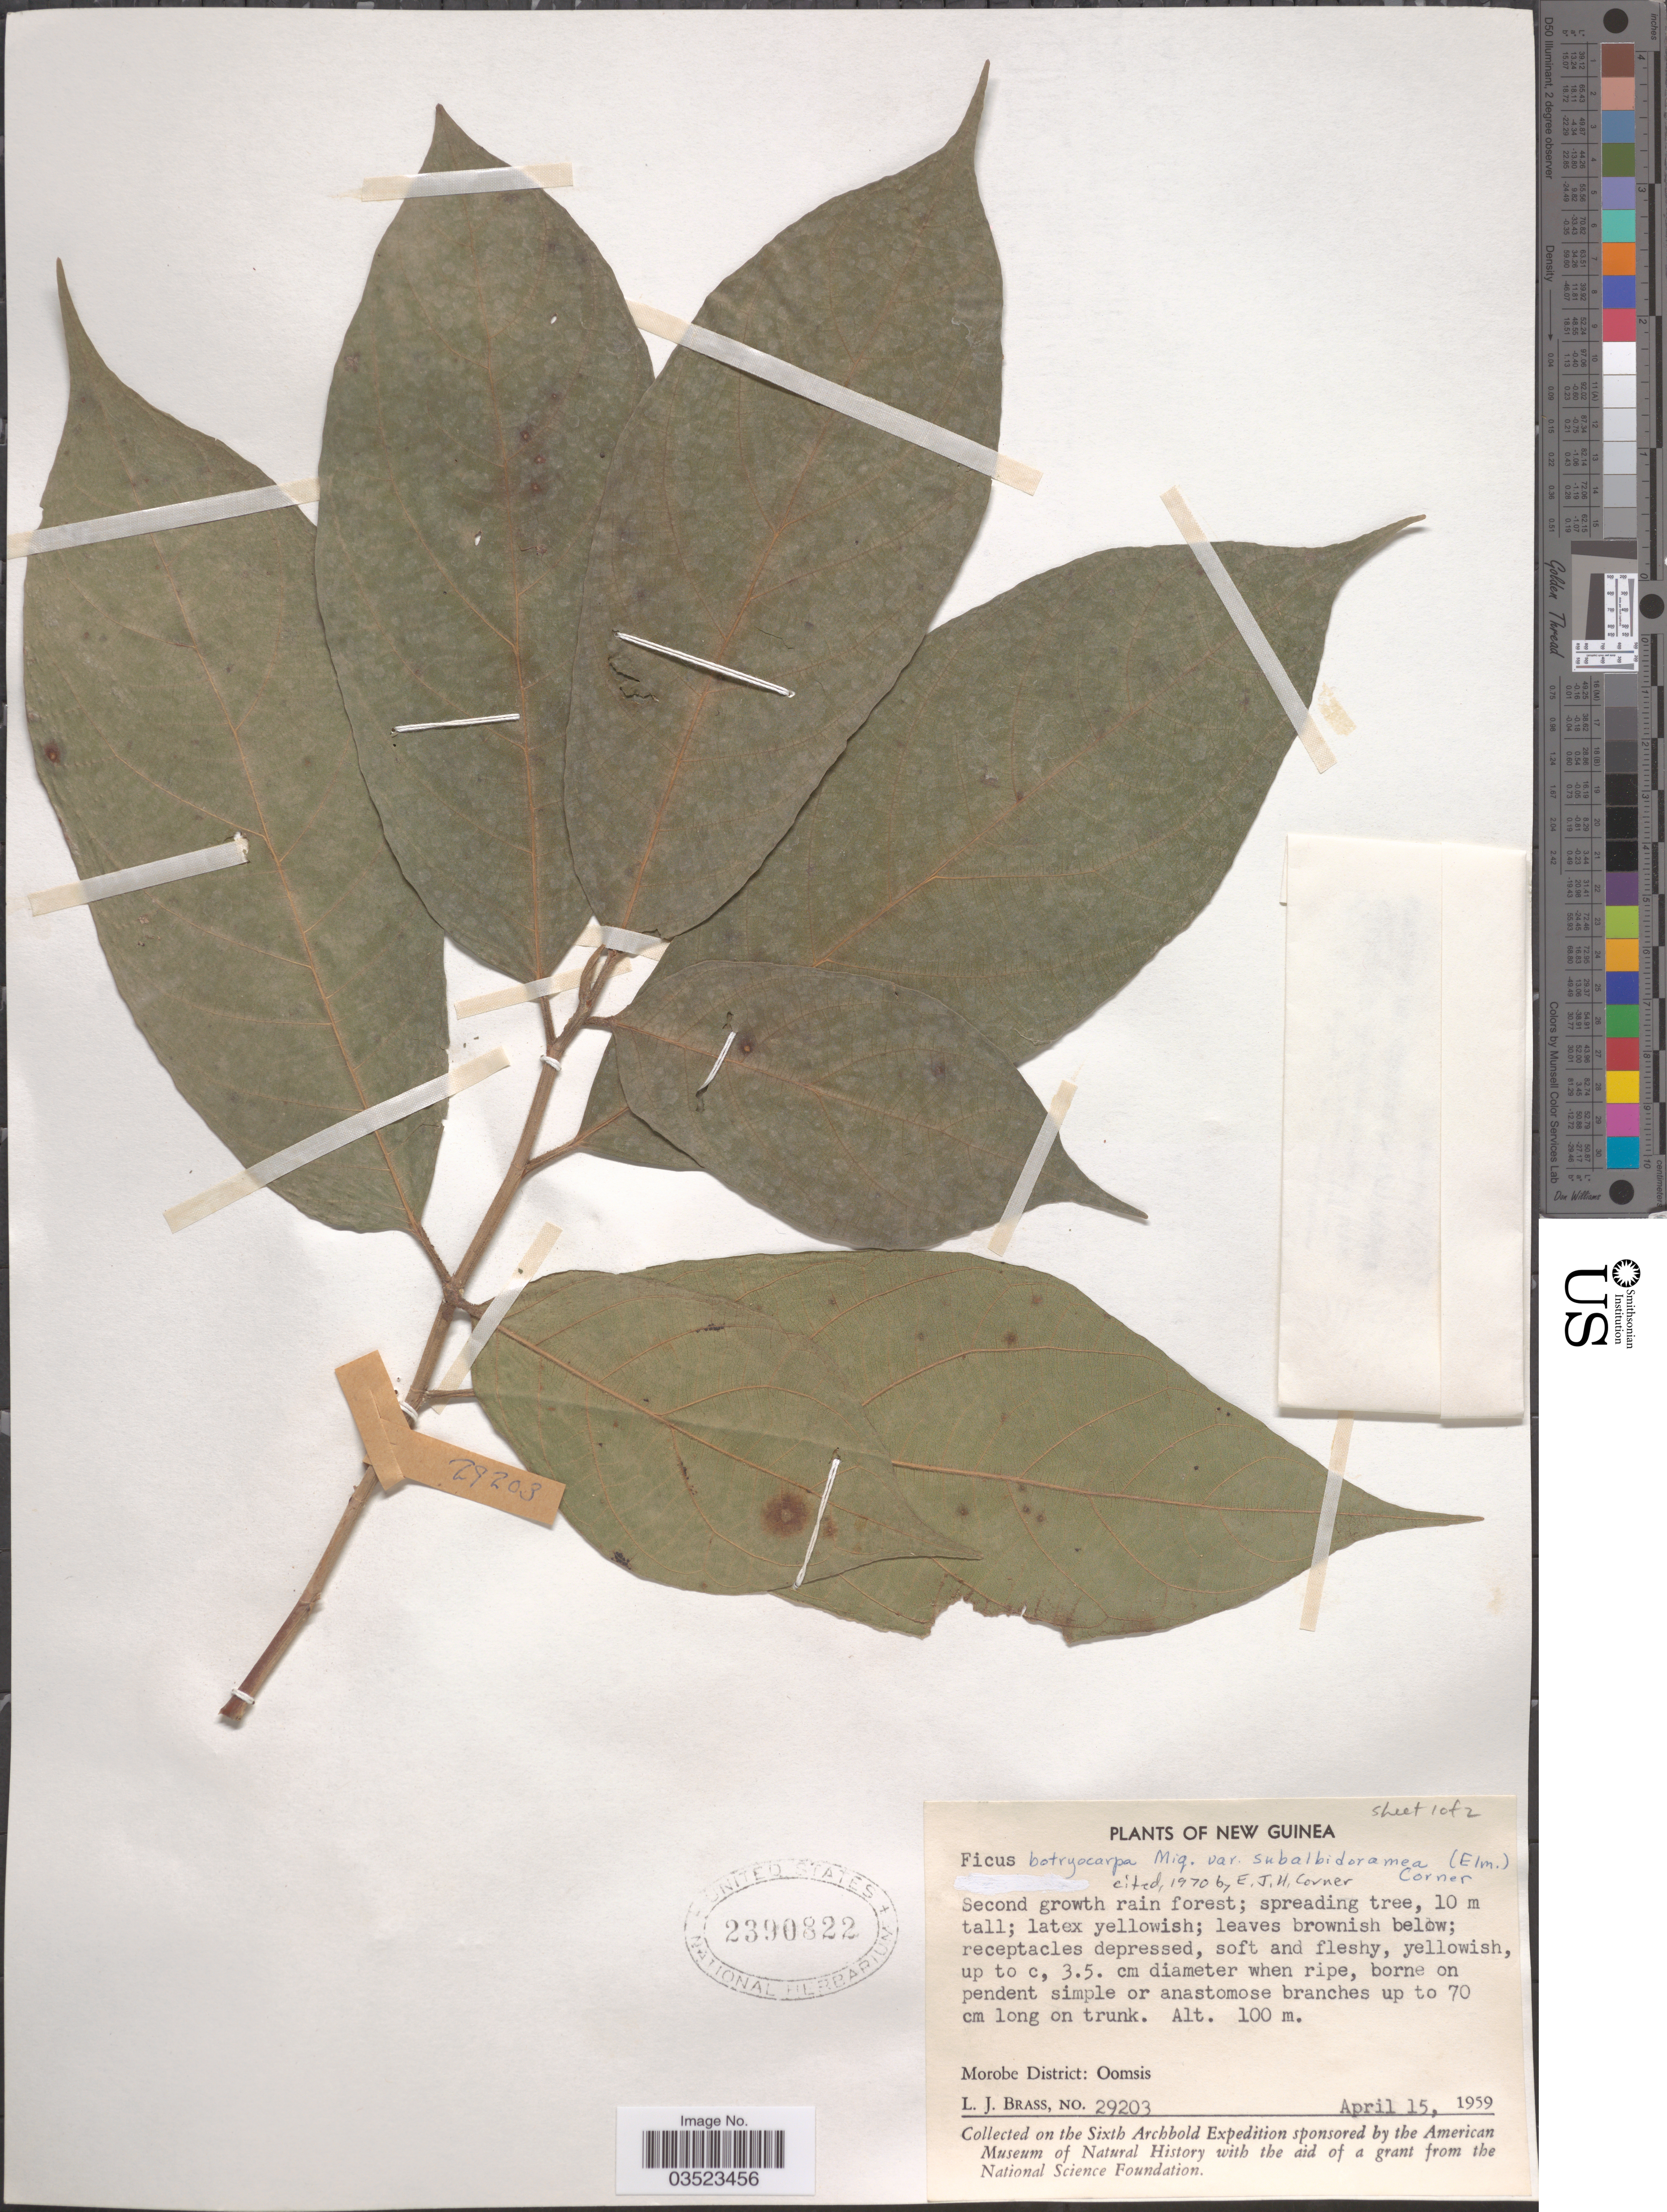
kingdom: Plantae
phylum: Tracheophyta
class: Magnoliopsida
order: Rosales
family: Moraceae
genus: Ficus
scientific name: Ficus botryocarpa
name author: Miq.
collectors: L. J. Brass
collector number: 29203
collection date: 1959-04-15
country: Papua New Guinea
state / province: Morobe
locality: New Guinea. Morobe District: Oomsis.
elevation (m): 100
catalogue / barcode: US 2390822